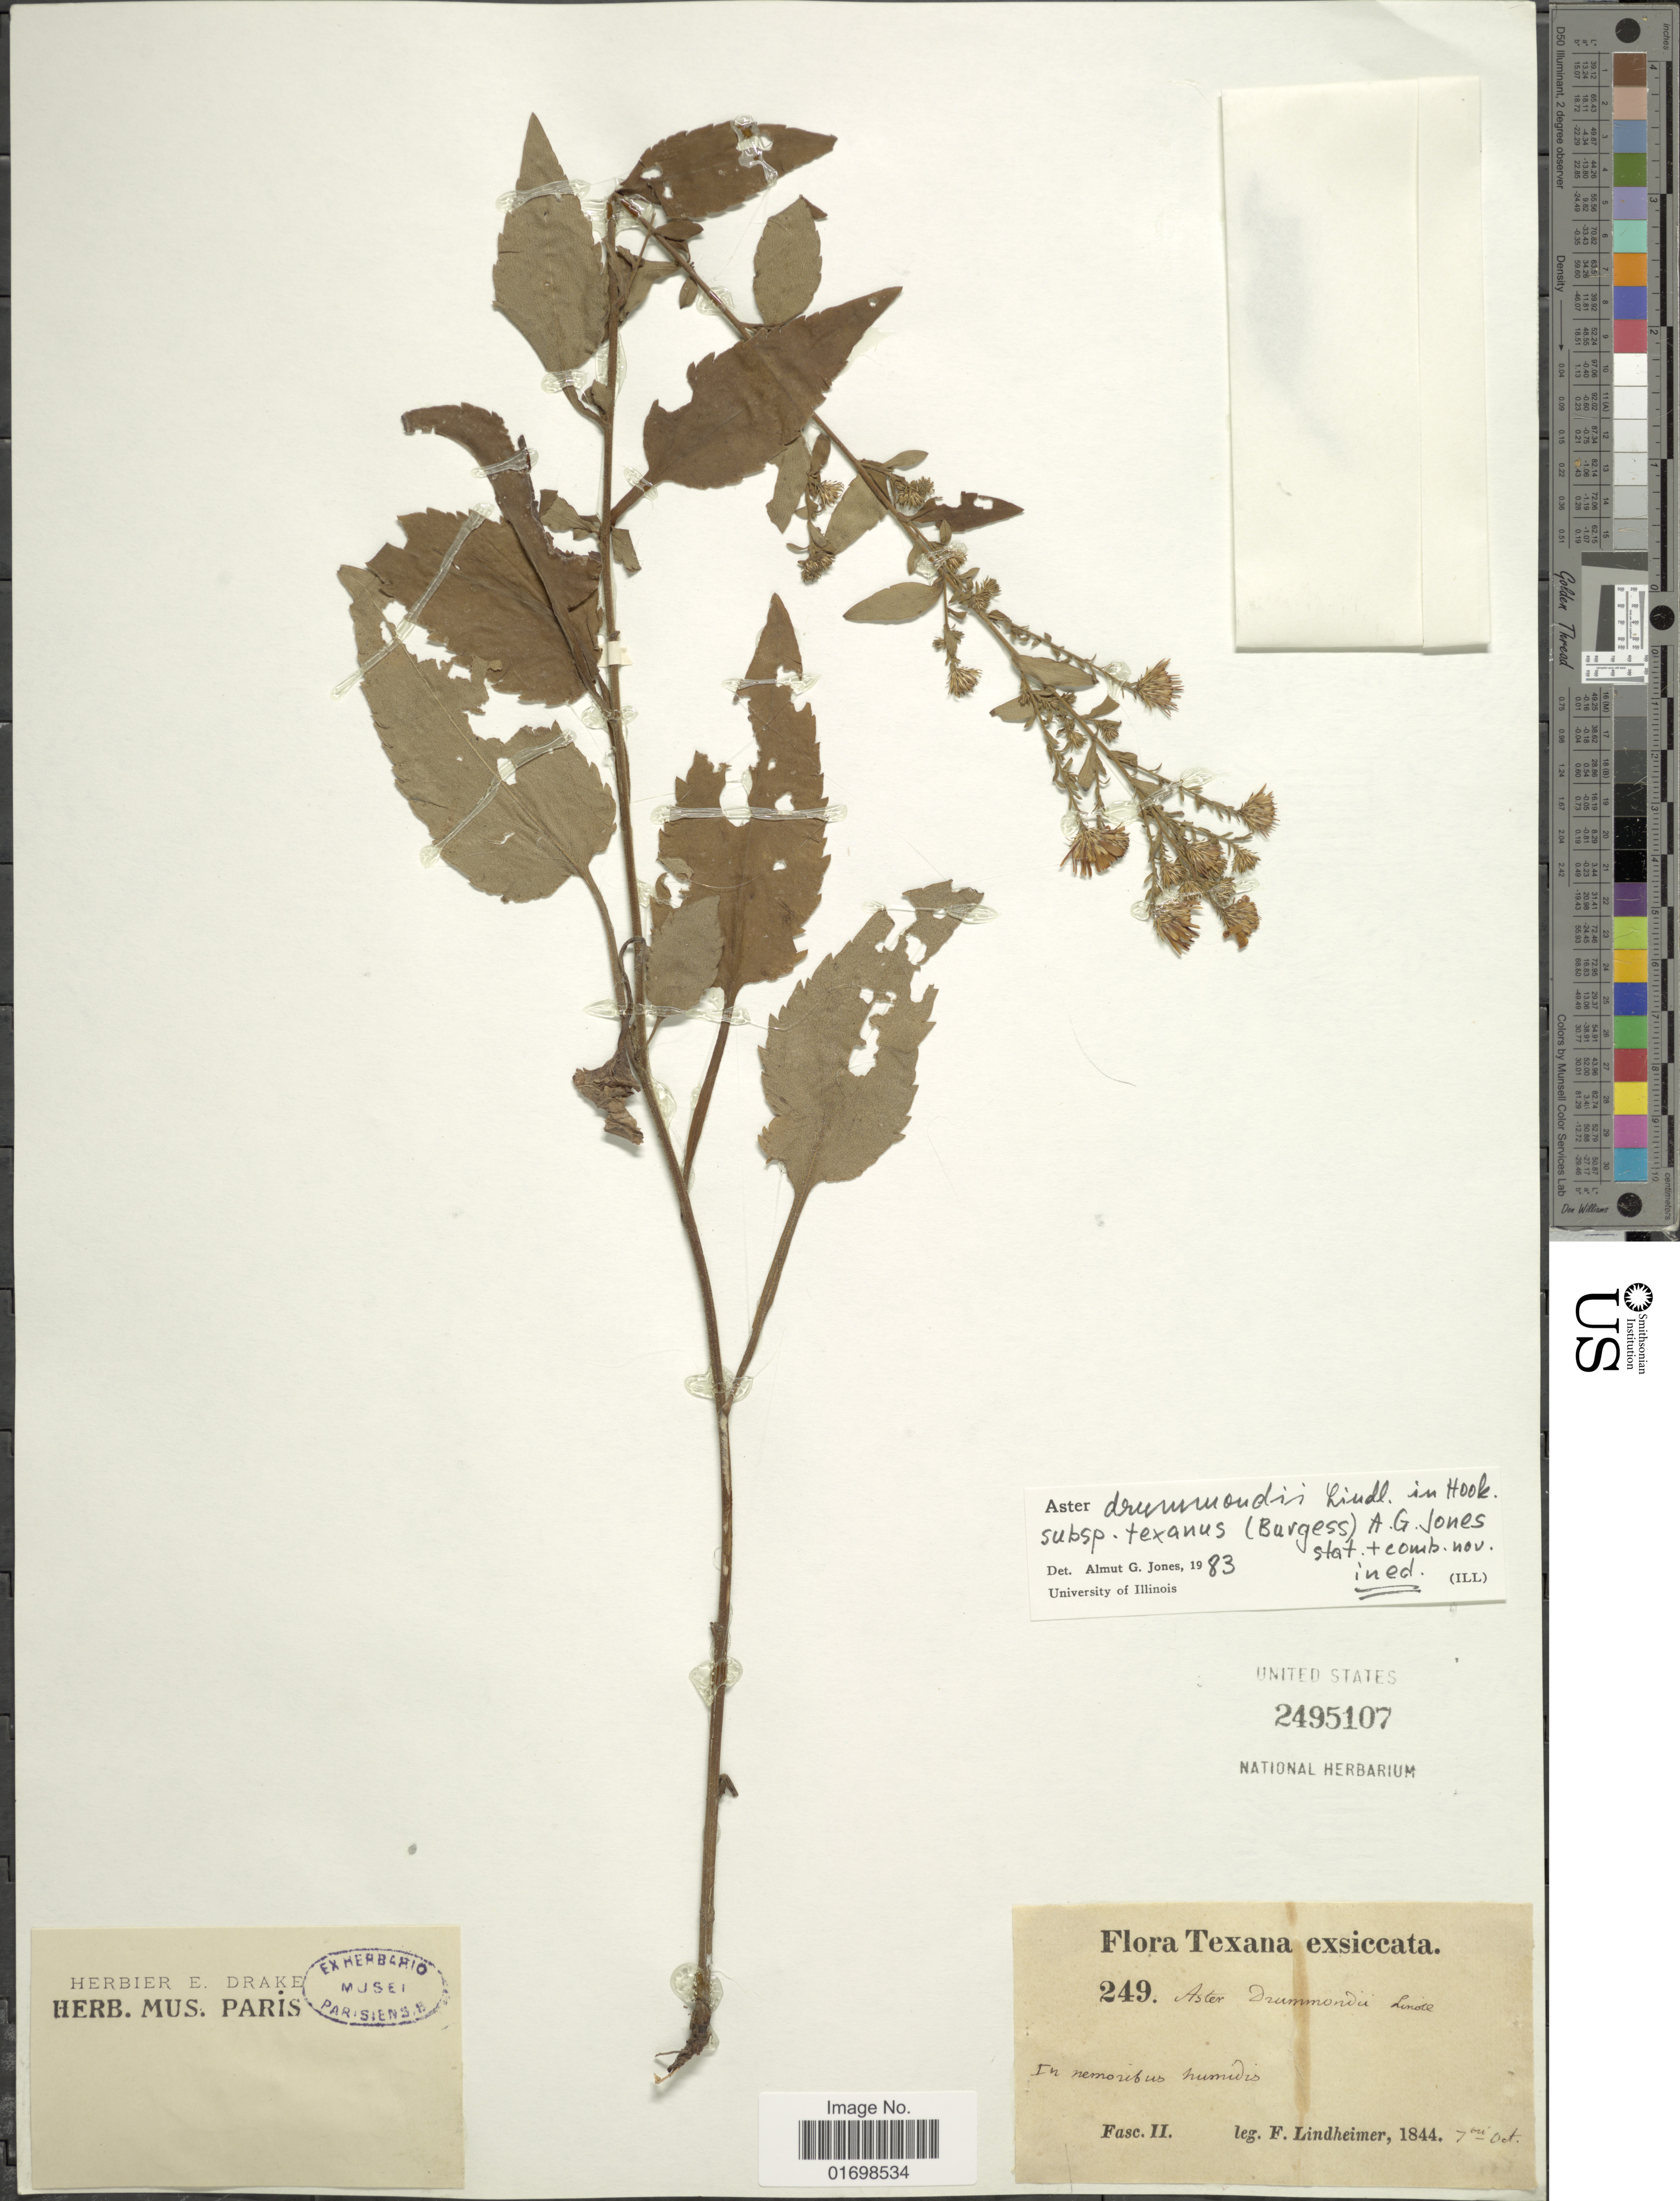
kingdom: Plantae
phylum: Tracheophyta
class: Magnoliopsida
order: Asterales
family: Asteraceae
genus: Symphyotrichum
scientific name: Symphyotrichum drummondii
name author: (Lindl.) G.L. Nesom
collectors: F. Lindheimer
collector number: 249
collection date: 1844-10-07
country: United States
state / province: Texas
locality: In nemoribus humidis, Texana.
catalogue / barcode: US 2495107